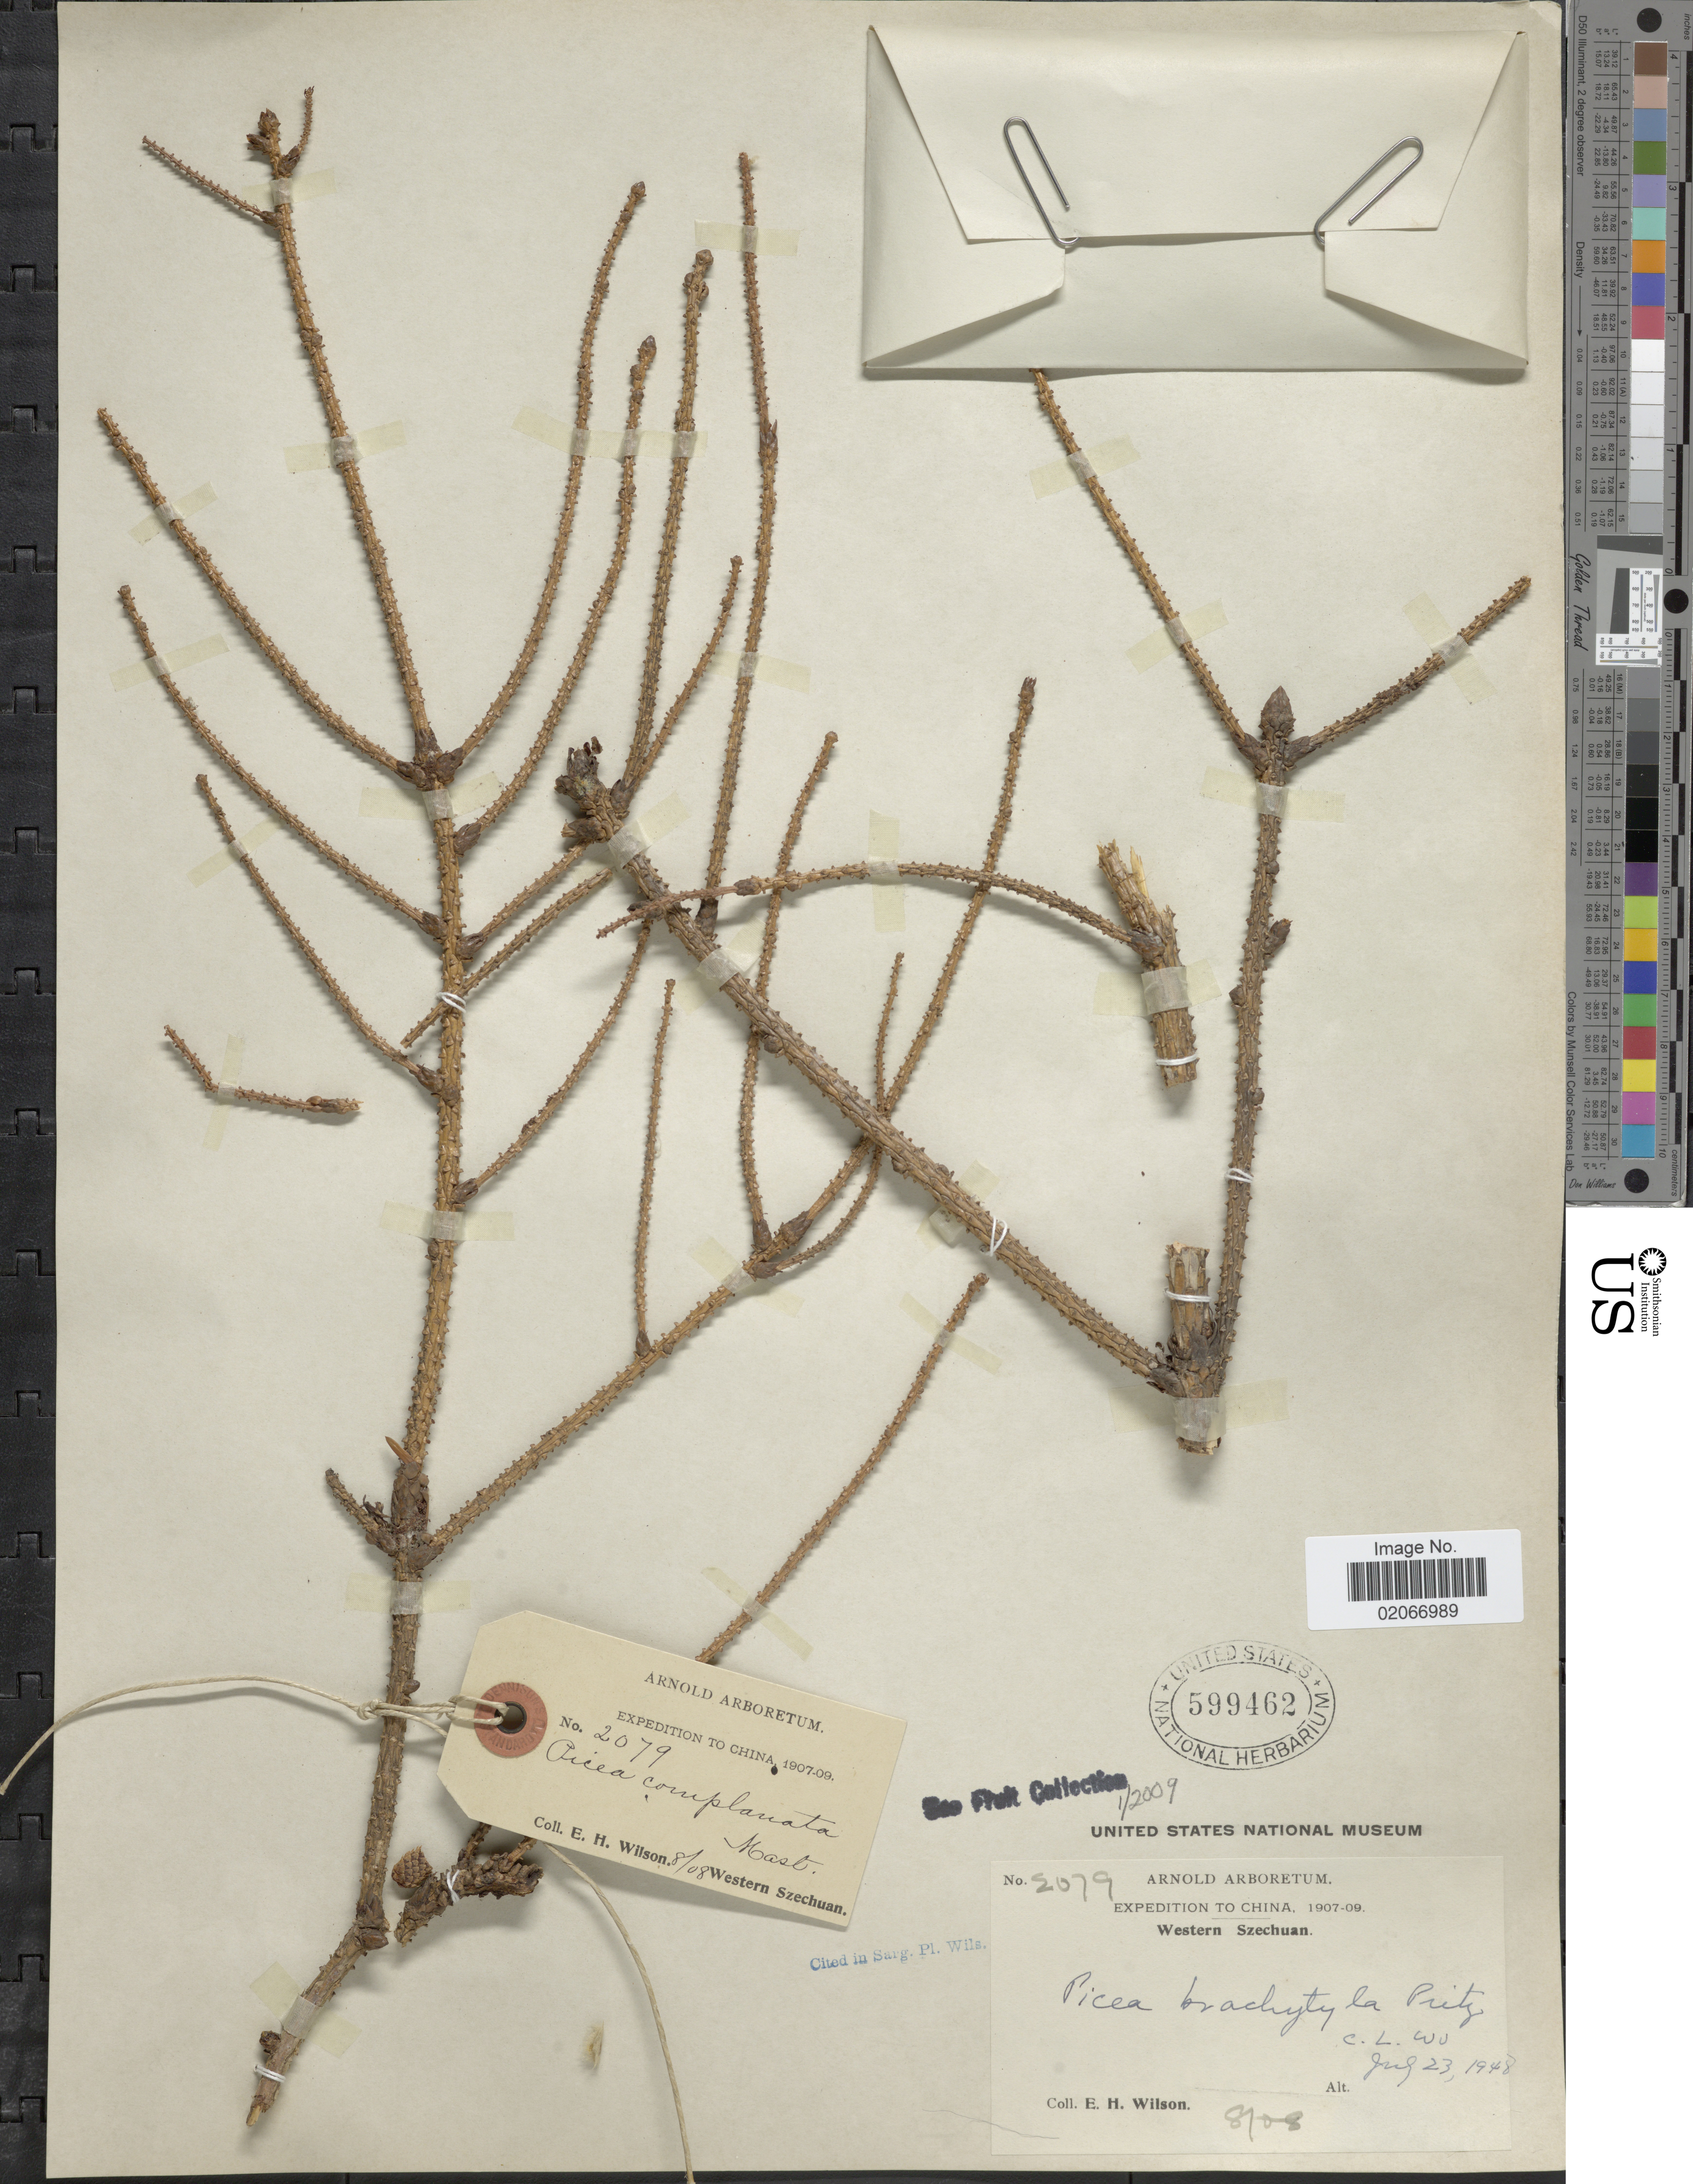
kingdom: Plantae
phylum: Tracheophyta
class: Pinopsida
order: Pinales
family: Pinaceae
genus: Picea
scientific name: Picea brachytyla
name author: (Franch.) E. Pritz.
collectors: E. Wilson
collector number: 2079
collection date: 1908-08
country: China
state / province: Sichuan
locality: Western Szechuan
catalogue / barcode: US 599462